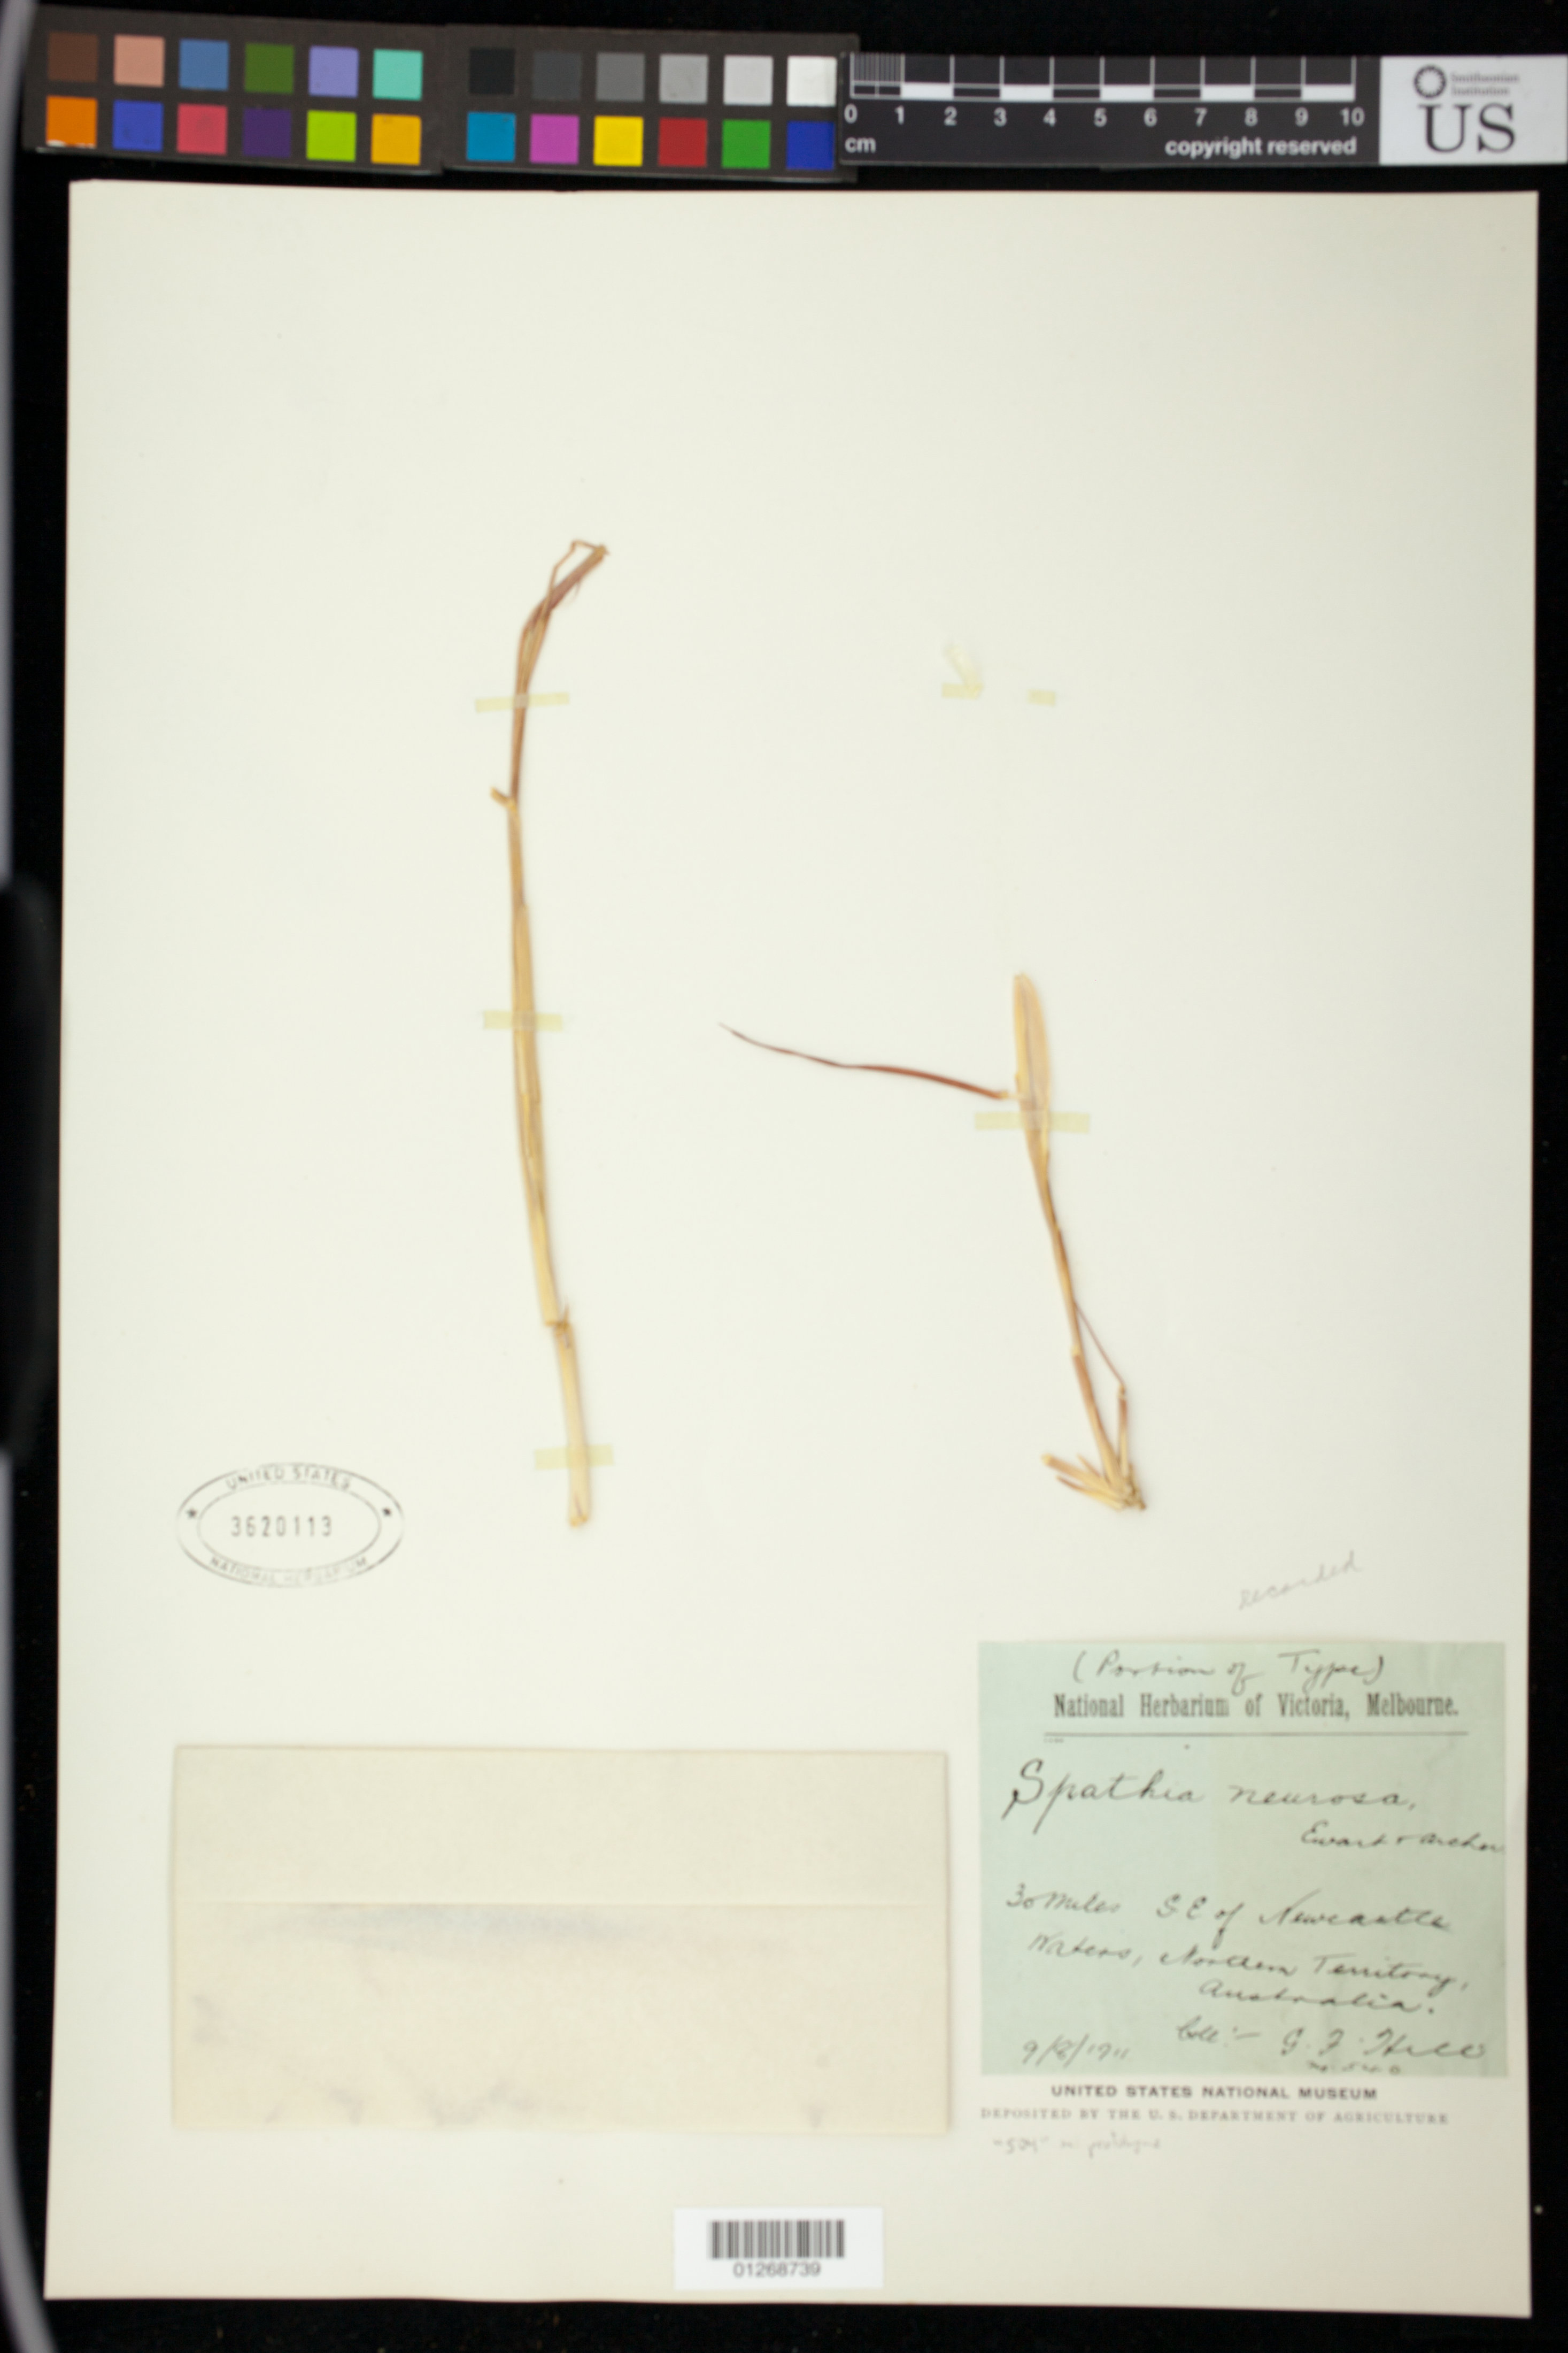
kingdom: Plantae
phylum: Tracheophyta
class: Liliopsida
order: Poales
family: Poaceae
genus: Spathia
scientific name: Spathia neurosa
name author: Ewart & M.E.L. Archer in Ewart & O.B. Davies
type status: Isotype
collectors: G. Hill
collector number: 504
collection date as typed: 9/8/1911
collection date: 1911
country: Australia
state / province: Northern Territory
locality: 30 miles S.E. of Newcastle Waters, Northern Territory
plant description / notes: Collector number transcribed "540" on label, cited "504" in protologue; duplicates at other herbaria are numbered 504 so apparently transcribed in error.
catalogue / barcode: US 3620113